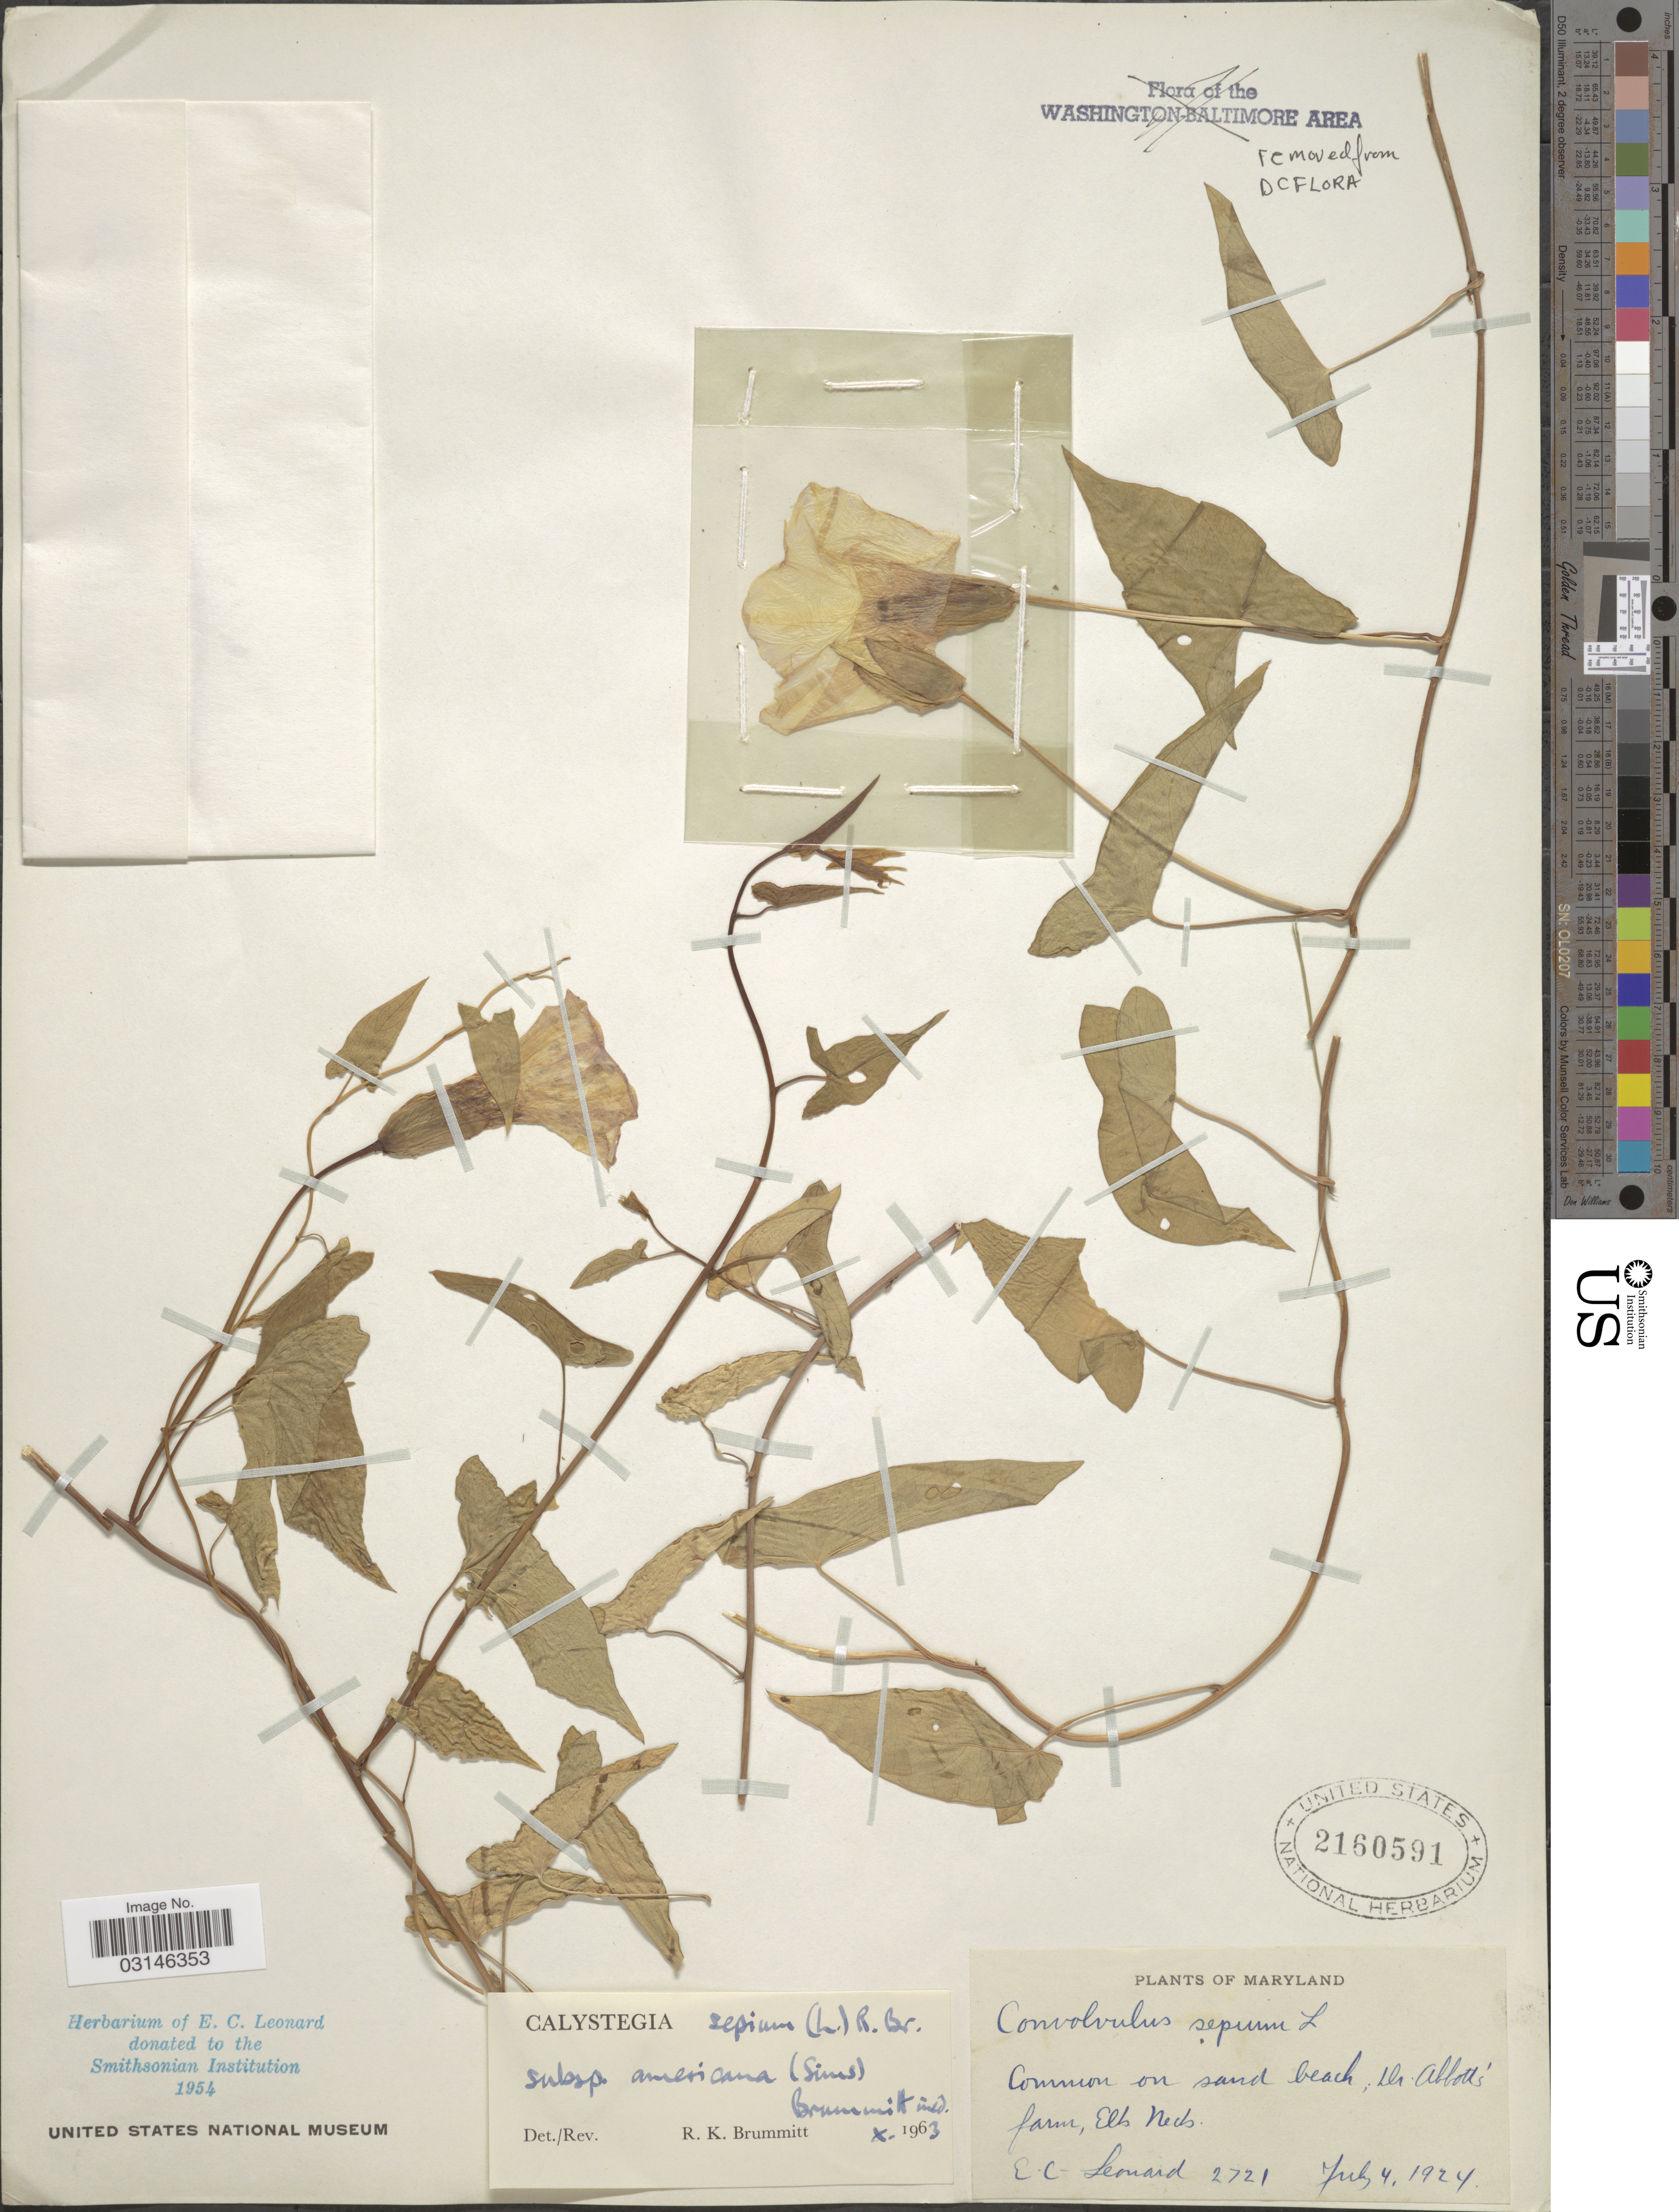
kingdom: Plantae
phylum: Tracheophyta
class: Magnoliopsida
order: Solanales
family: Convolvulaceae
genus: Calystegia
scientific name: Calystegia sepium subsp. americana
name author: (Sims) Brummitt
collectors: E. C. Leonard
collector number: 2721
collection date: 1924-07-04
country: United States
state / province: Maryland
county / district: Cecil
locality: Common on sand beach, Dr. Abbott's farm, Elk Neck.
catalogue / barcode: US 2160591